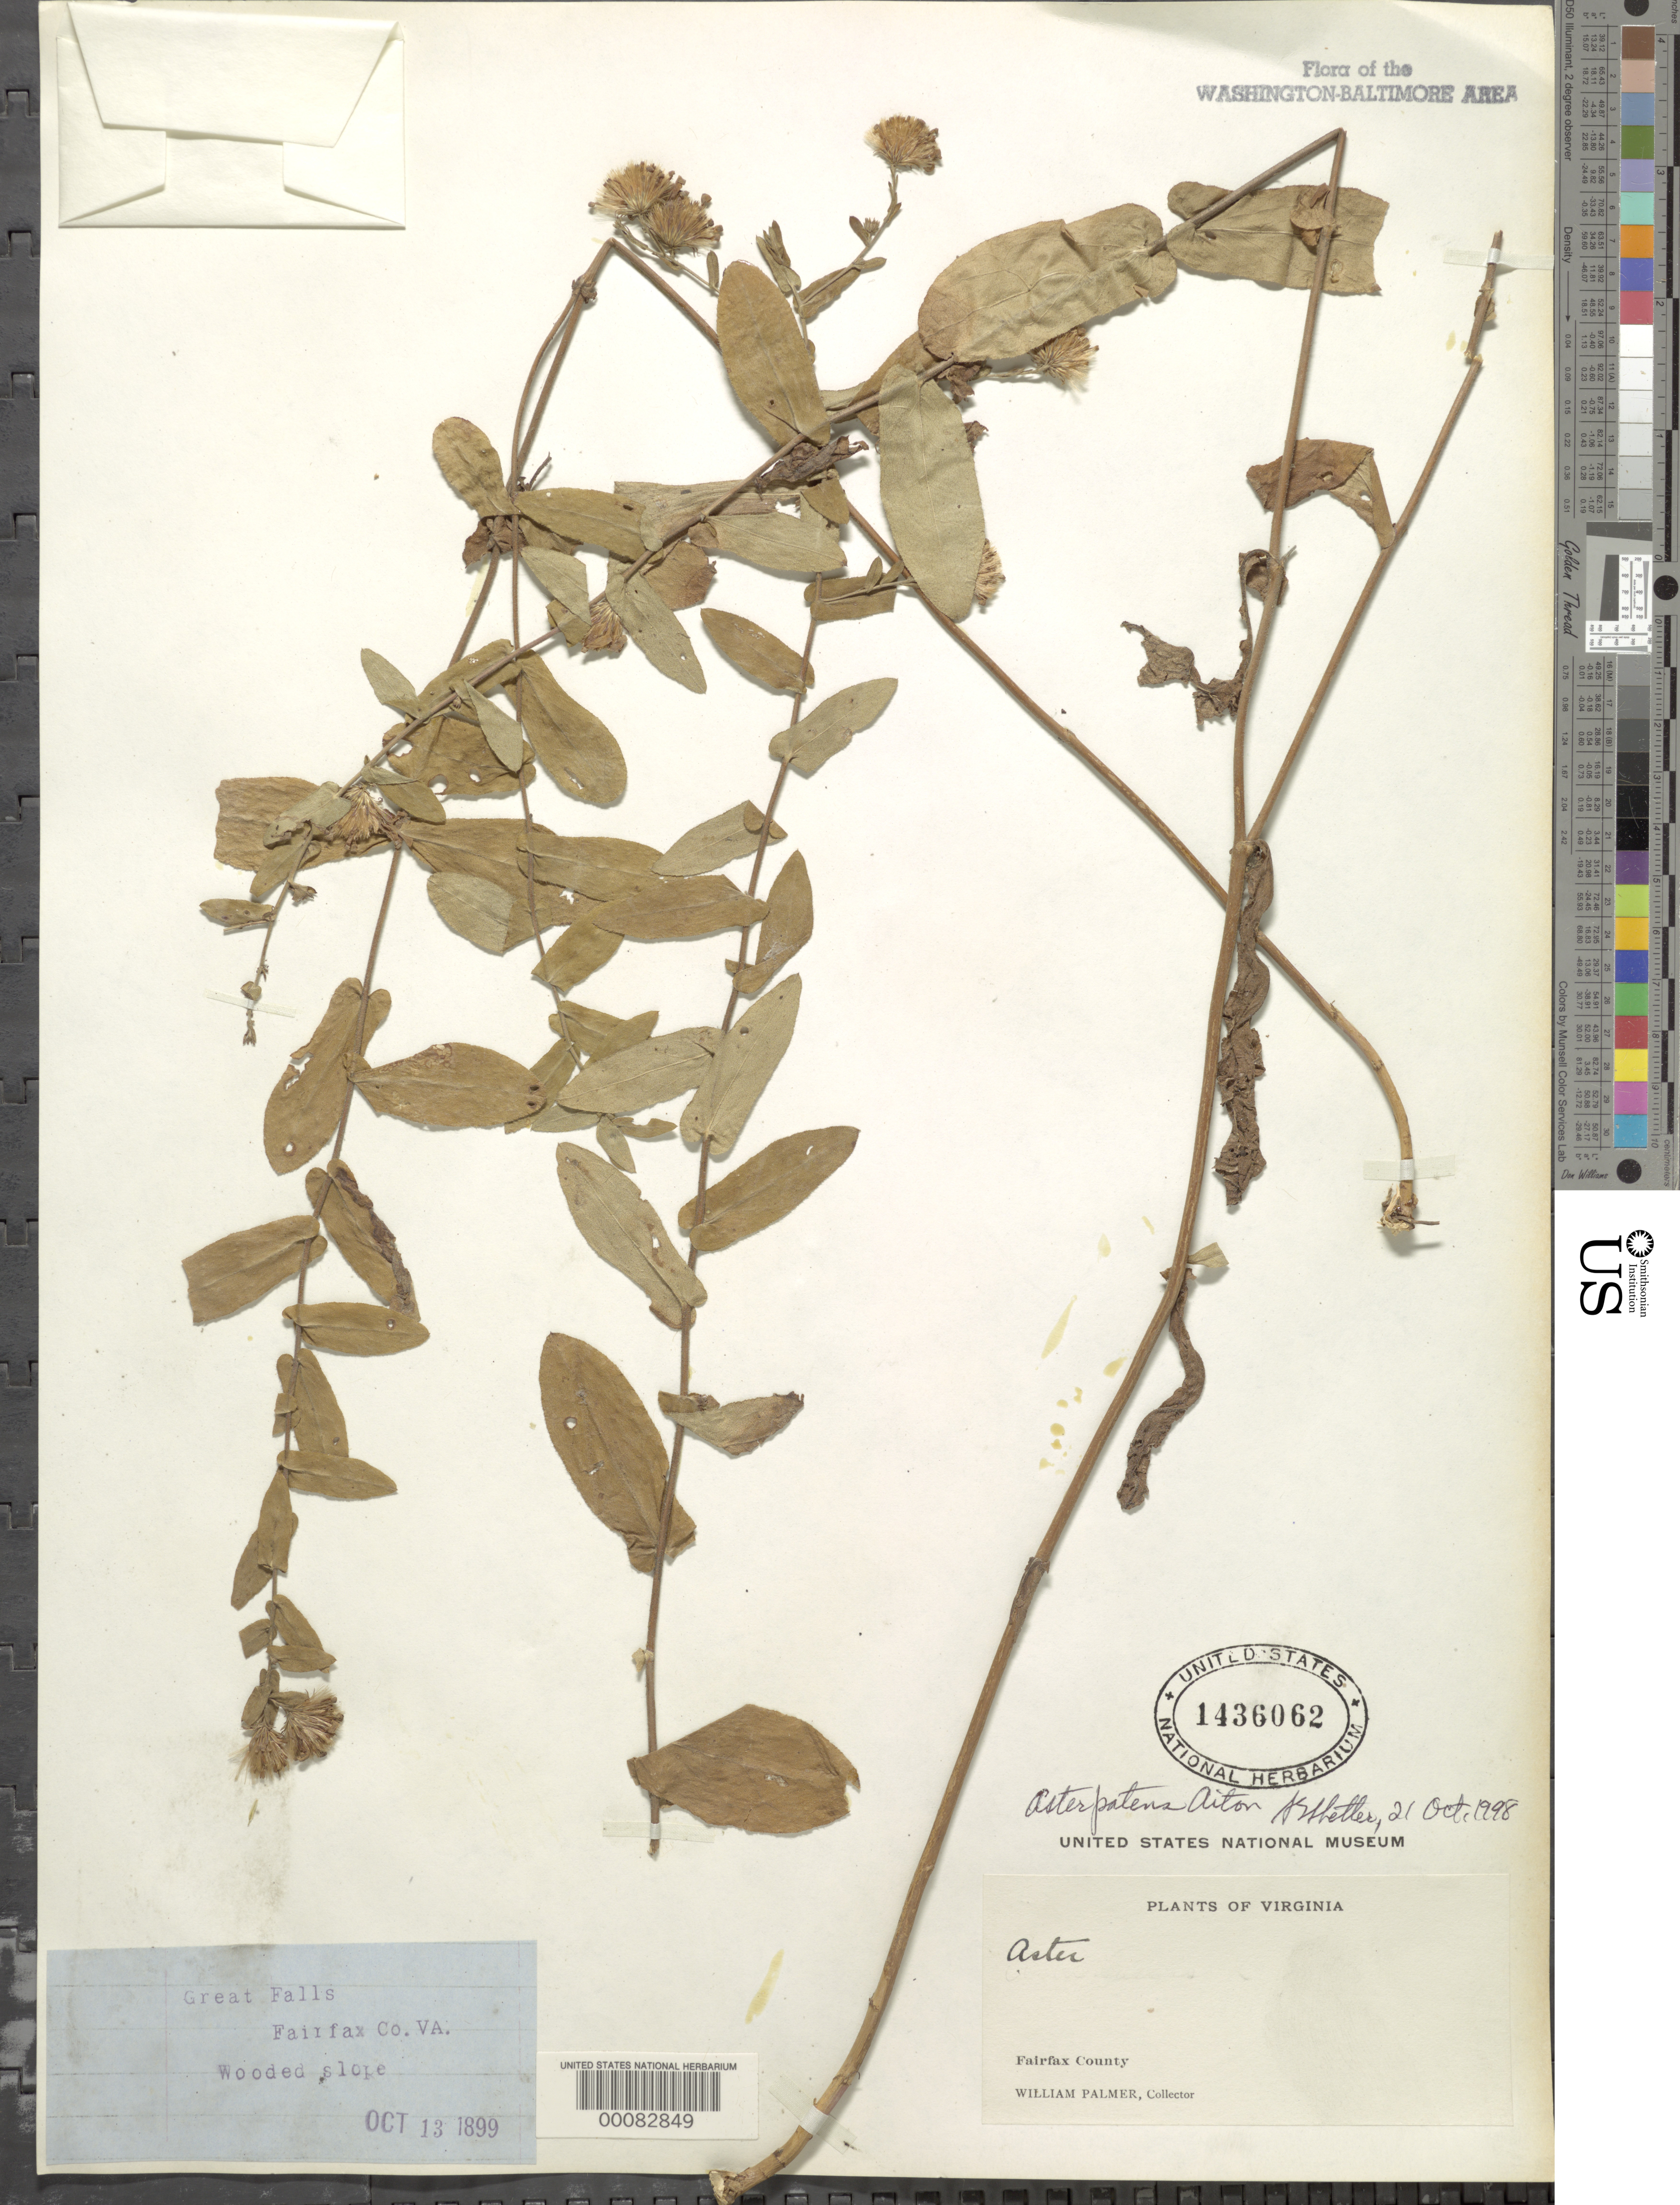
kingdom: Plantae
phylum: Tracheophyta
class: Magnoliopsida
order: Asterales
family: Asteraceae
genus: Symphyotrichum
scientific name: Symphyotrichum patens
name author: (Aiton) G.L. Nesom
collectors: W. Palmer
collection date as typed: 13 Oct 1899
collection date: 1899-10-13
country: United States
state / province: Virginia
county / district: Fairfax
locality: Great Falls C. & O. Canal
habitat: Wooded slope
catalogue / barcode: US 1436062